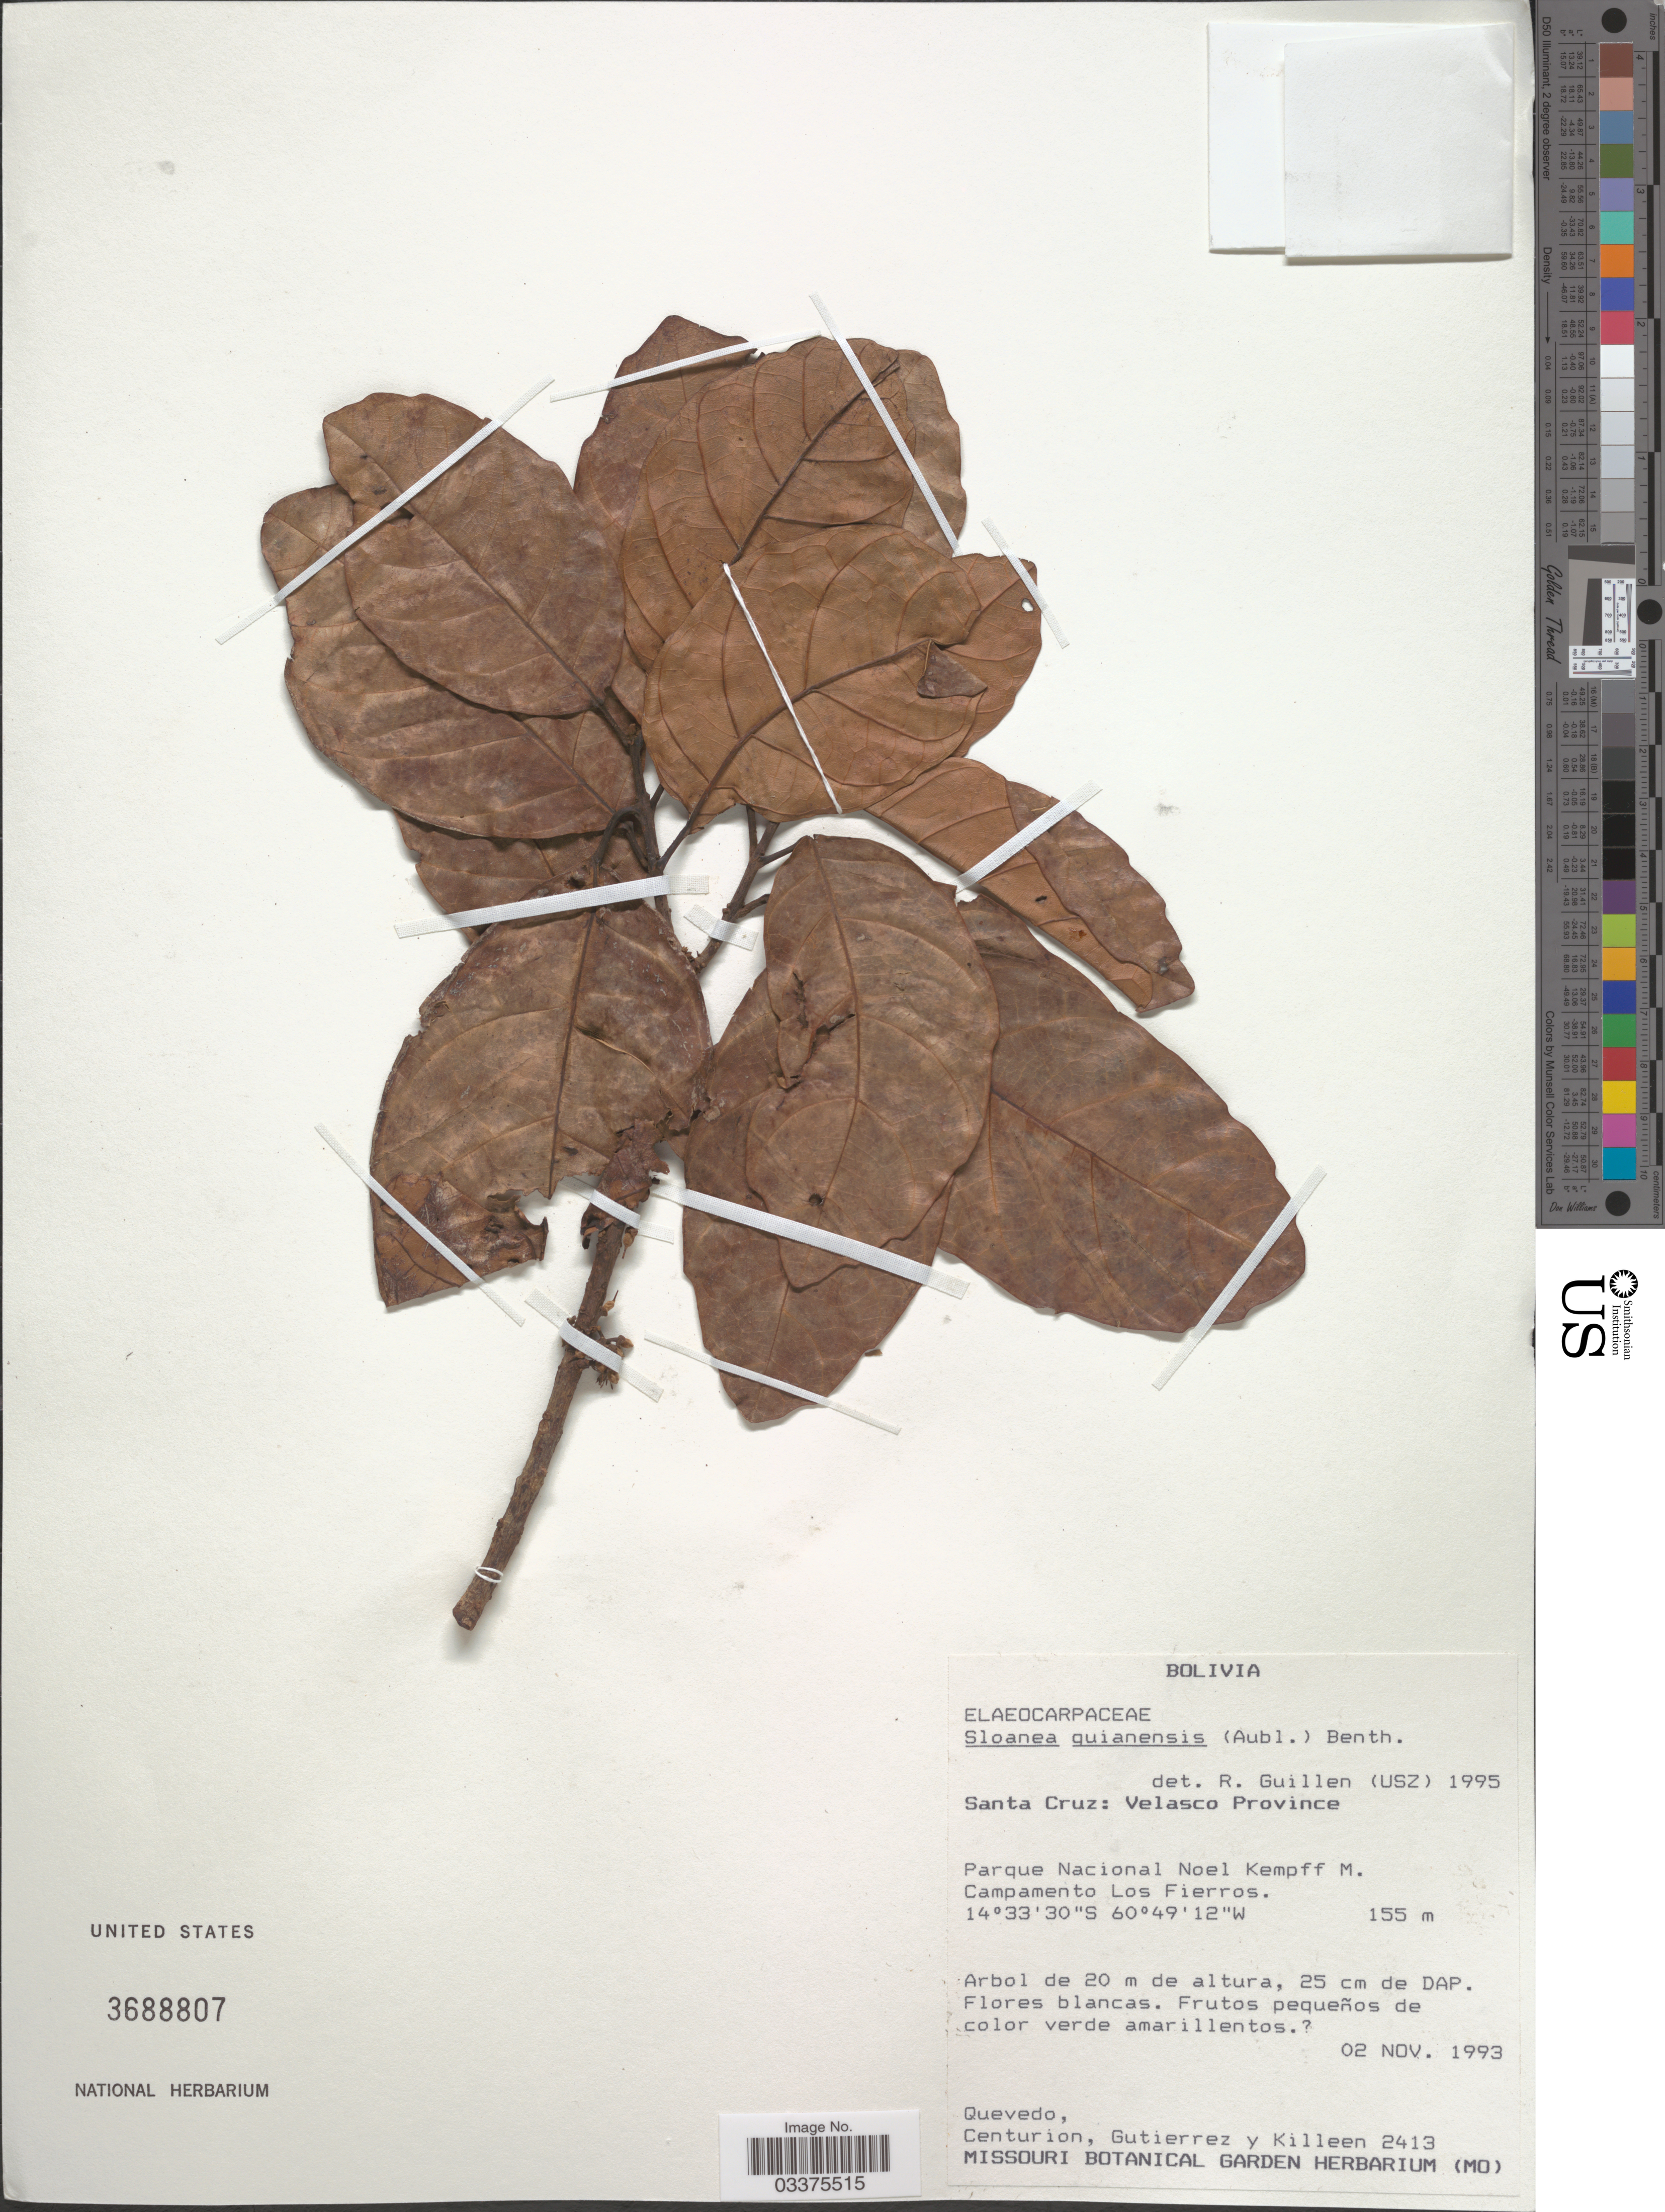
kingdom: Plantae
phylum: Tracheophyta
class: Magnoliopsida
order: Oxalidales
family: Elaeocarpaceae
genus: Sloanea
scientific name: Sloanea guianensis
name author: (Aubl.) Benth.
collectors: -- Quevedo, Centurion, --, -. Gutierrez & Killeen, --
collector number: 2413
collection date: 1993-11-02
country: Bolivia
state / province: Santa Cruz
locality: Velasco Province, Parque Nacional Noel Kempff M., Campamento Los Fierros.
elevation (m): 155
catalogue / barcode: US 3688807